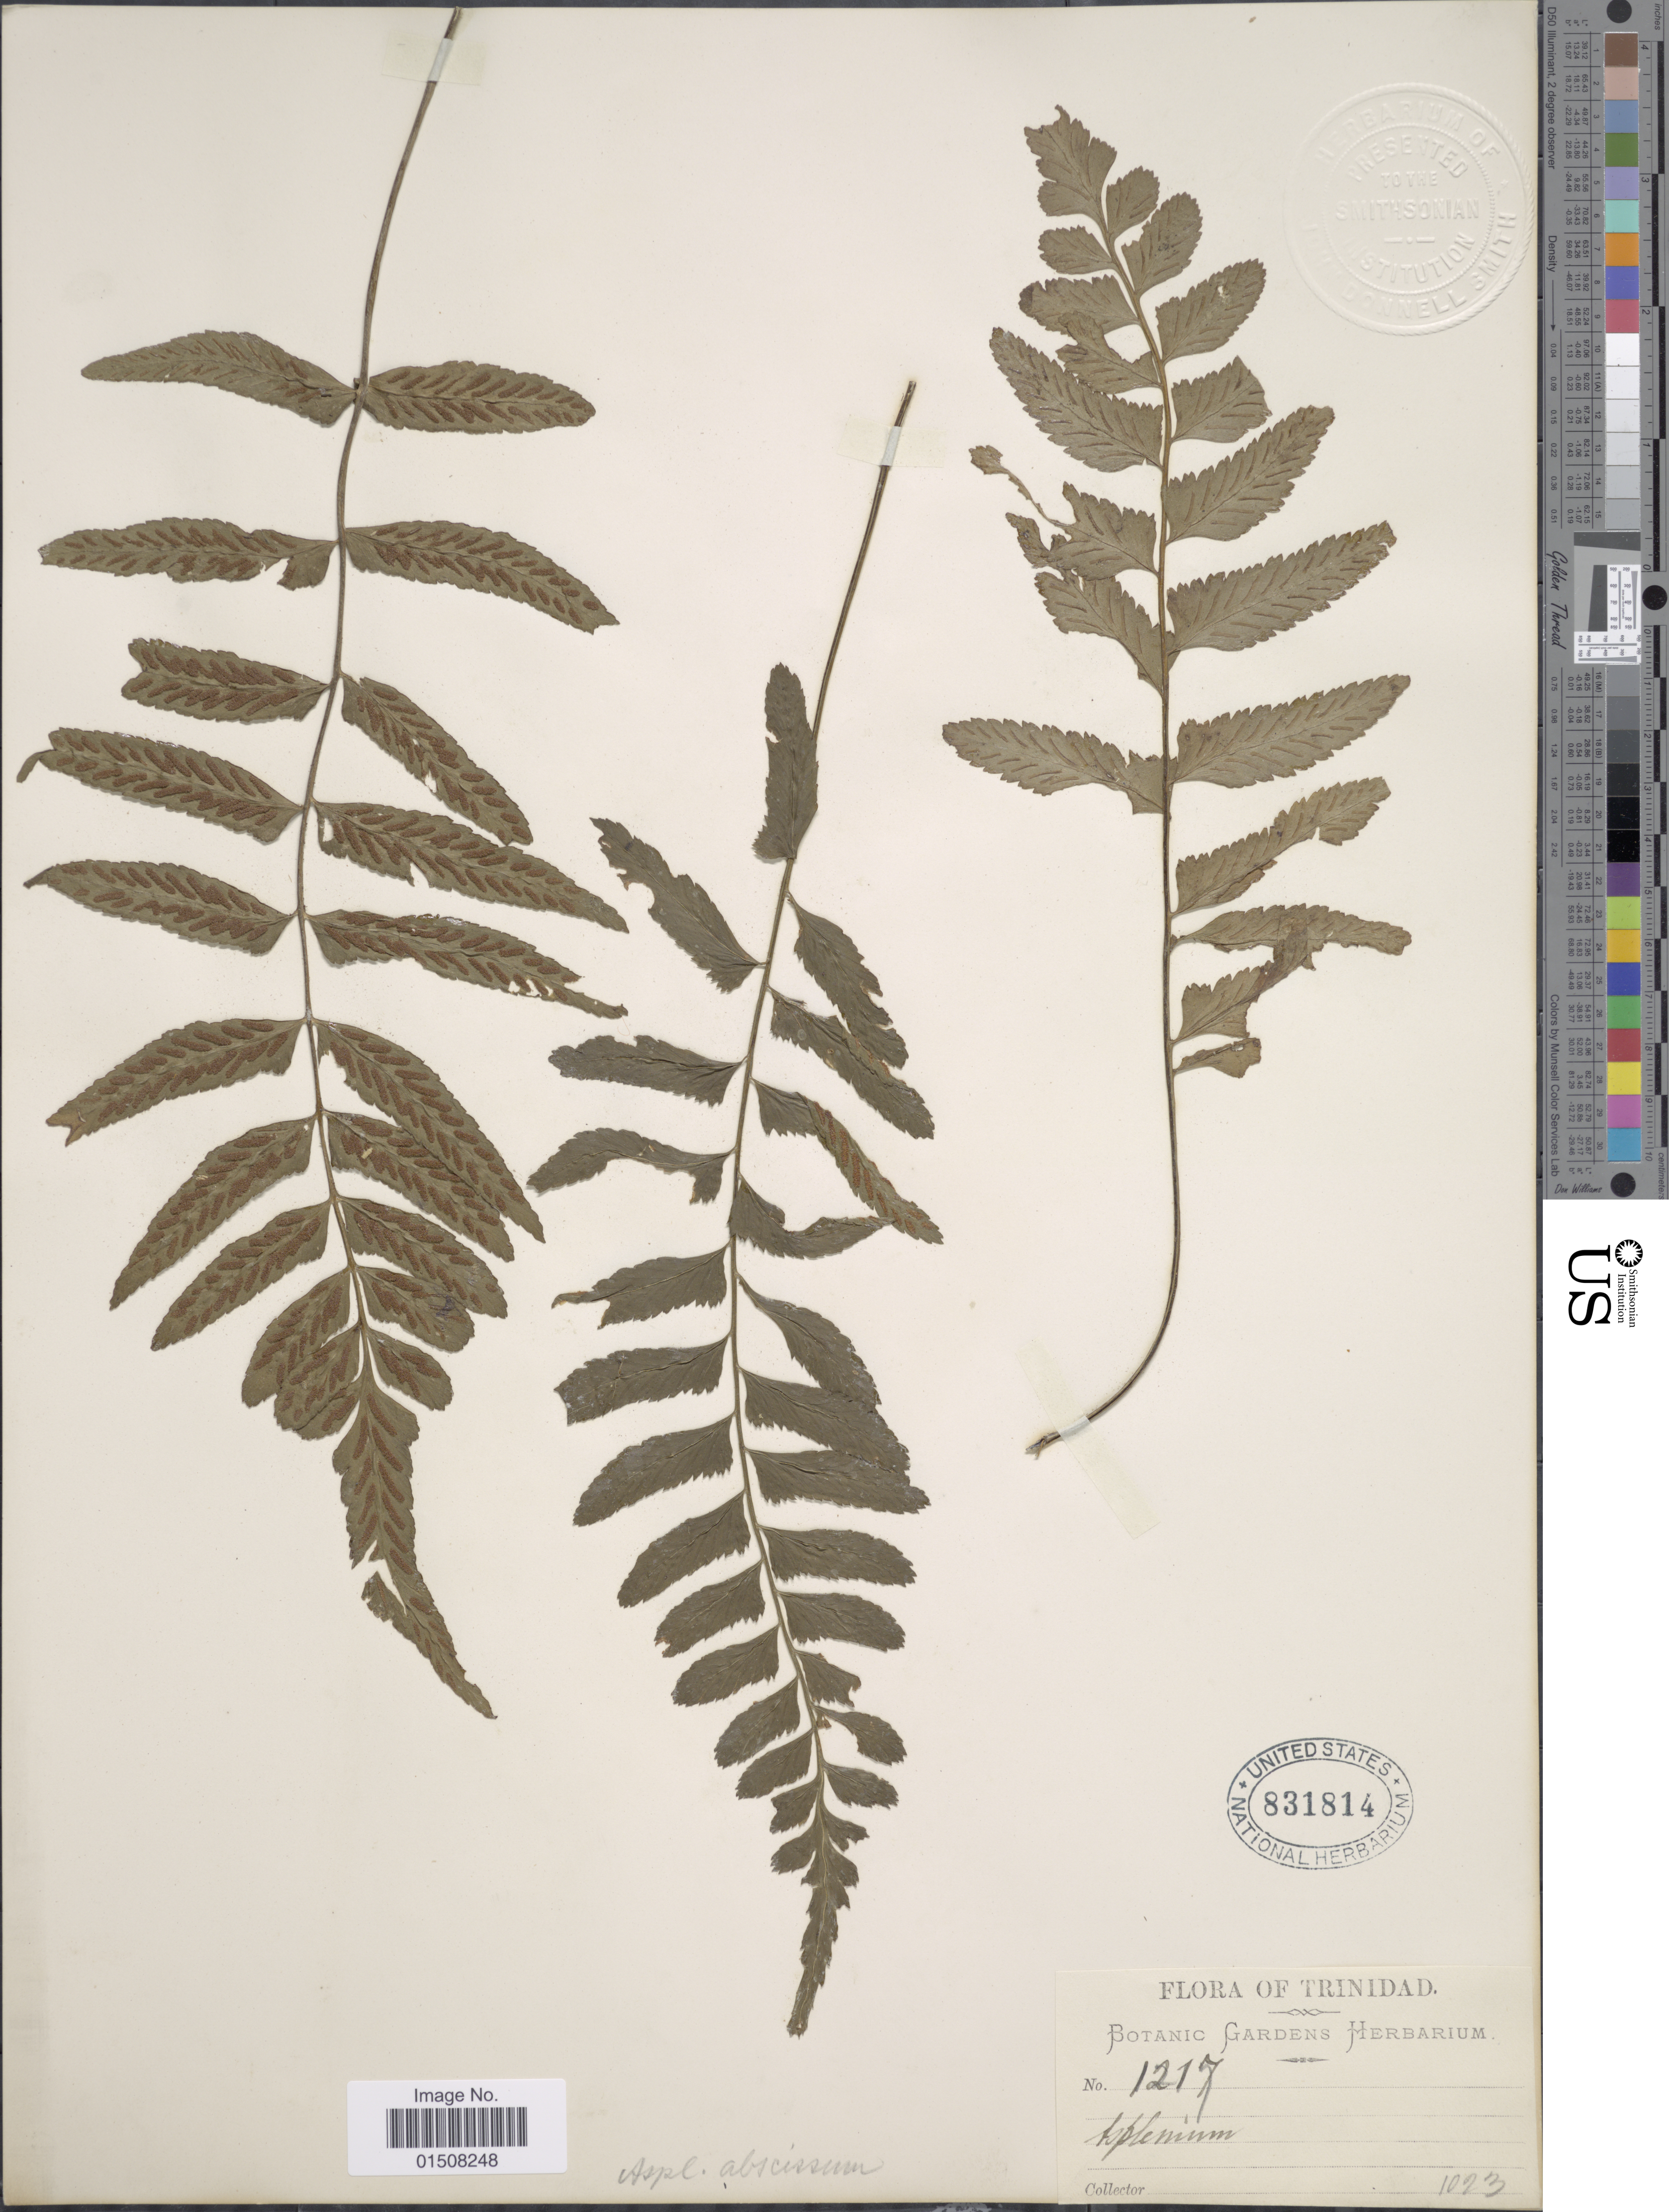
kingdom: Plantae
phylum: Tracheophyta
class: Polypodiopsida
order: Polypodiales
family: Aspleniaceae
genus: Asplenium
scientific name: Asplenium abscissum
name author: Willd.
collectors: ex herb. Bot. Gard. Trinidad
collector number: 1023?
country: Trinidad and Tobago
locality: Trinidad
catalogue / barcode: US 831814